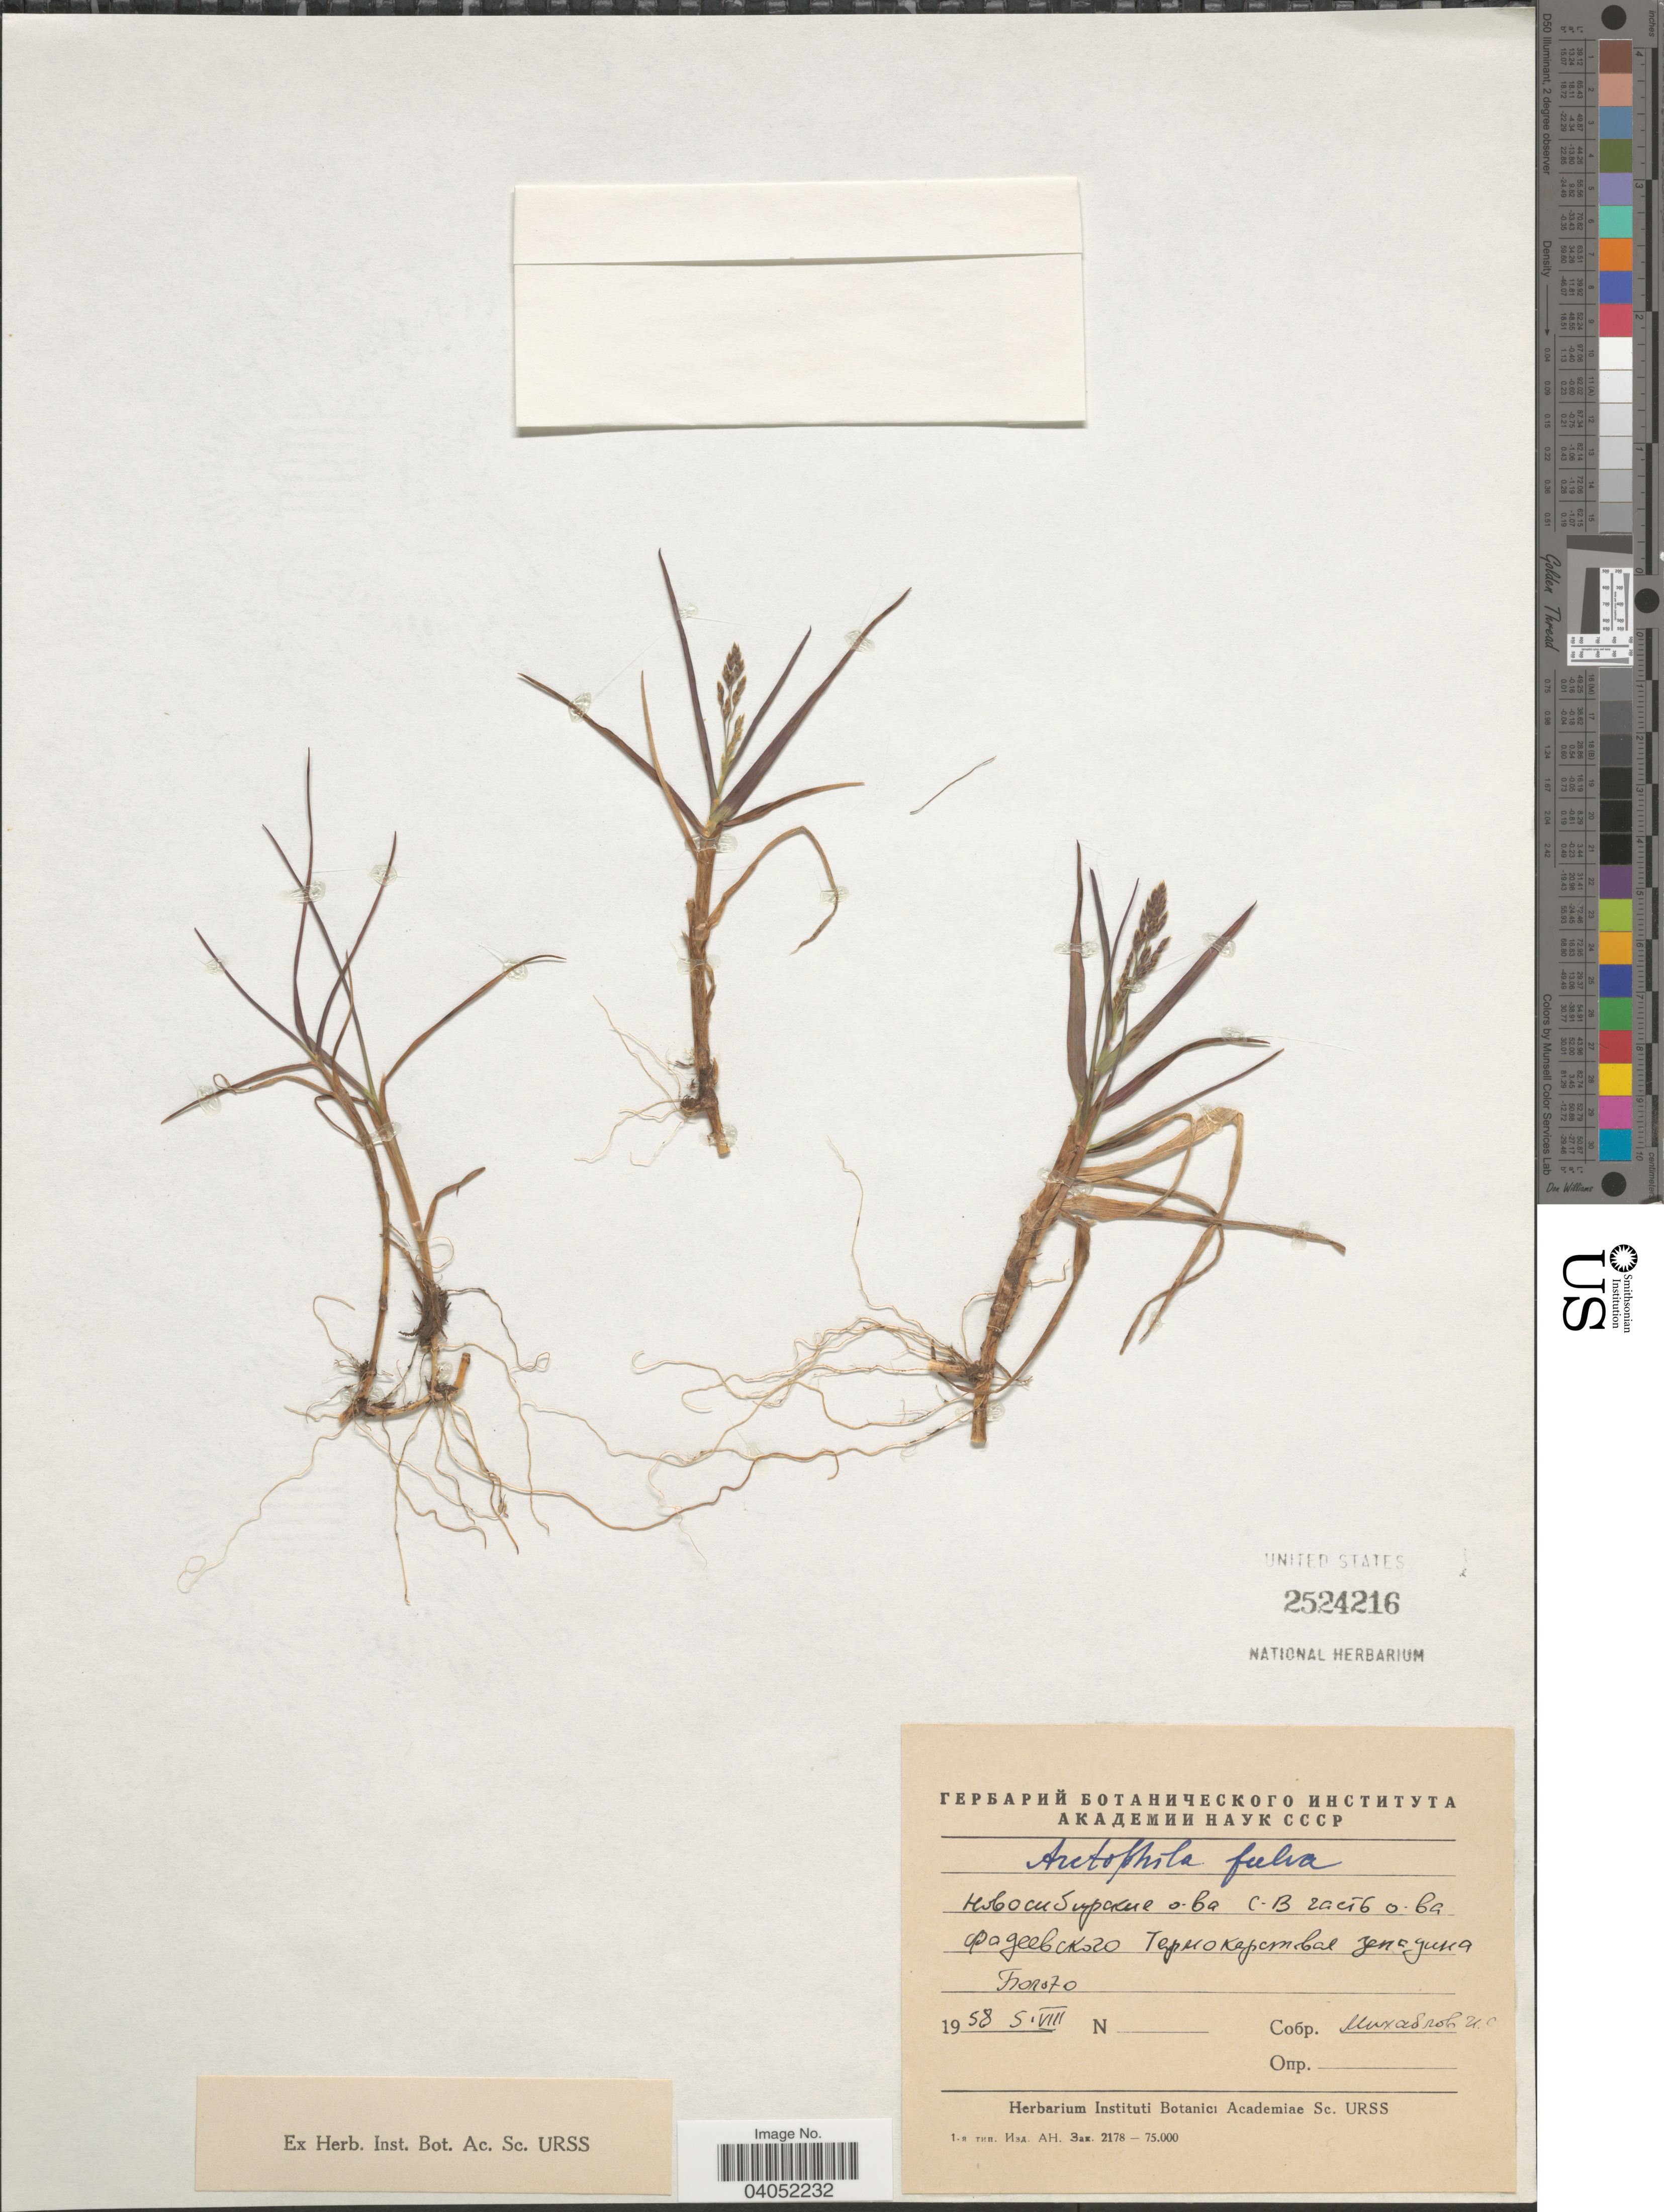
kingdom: Plantae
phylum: Tracheophyta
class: Liliopsida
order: Poales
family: Poaceae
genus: Arctophila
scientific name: Arctophila fulva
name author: (Trin.) Andersson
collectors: I. Mikhailov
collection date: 1958-08-05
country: Russian Federation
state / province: Sakha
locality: Novosibirskie Islands, NE part of Faddeevskiy Island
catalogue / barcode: US 2524216